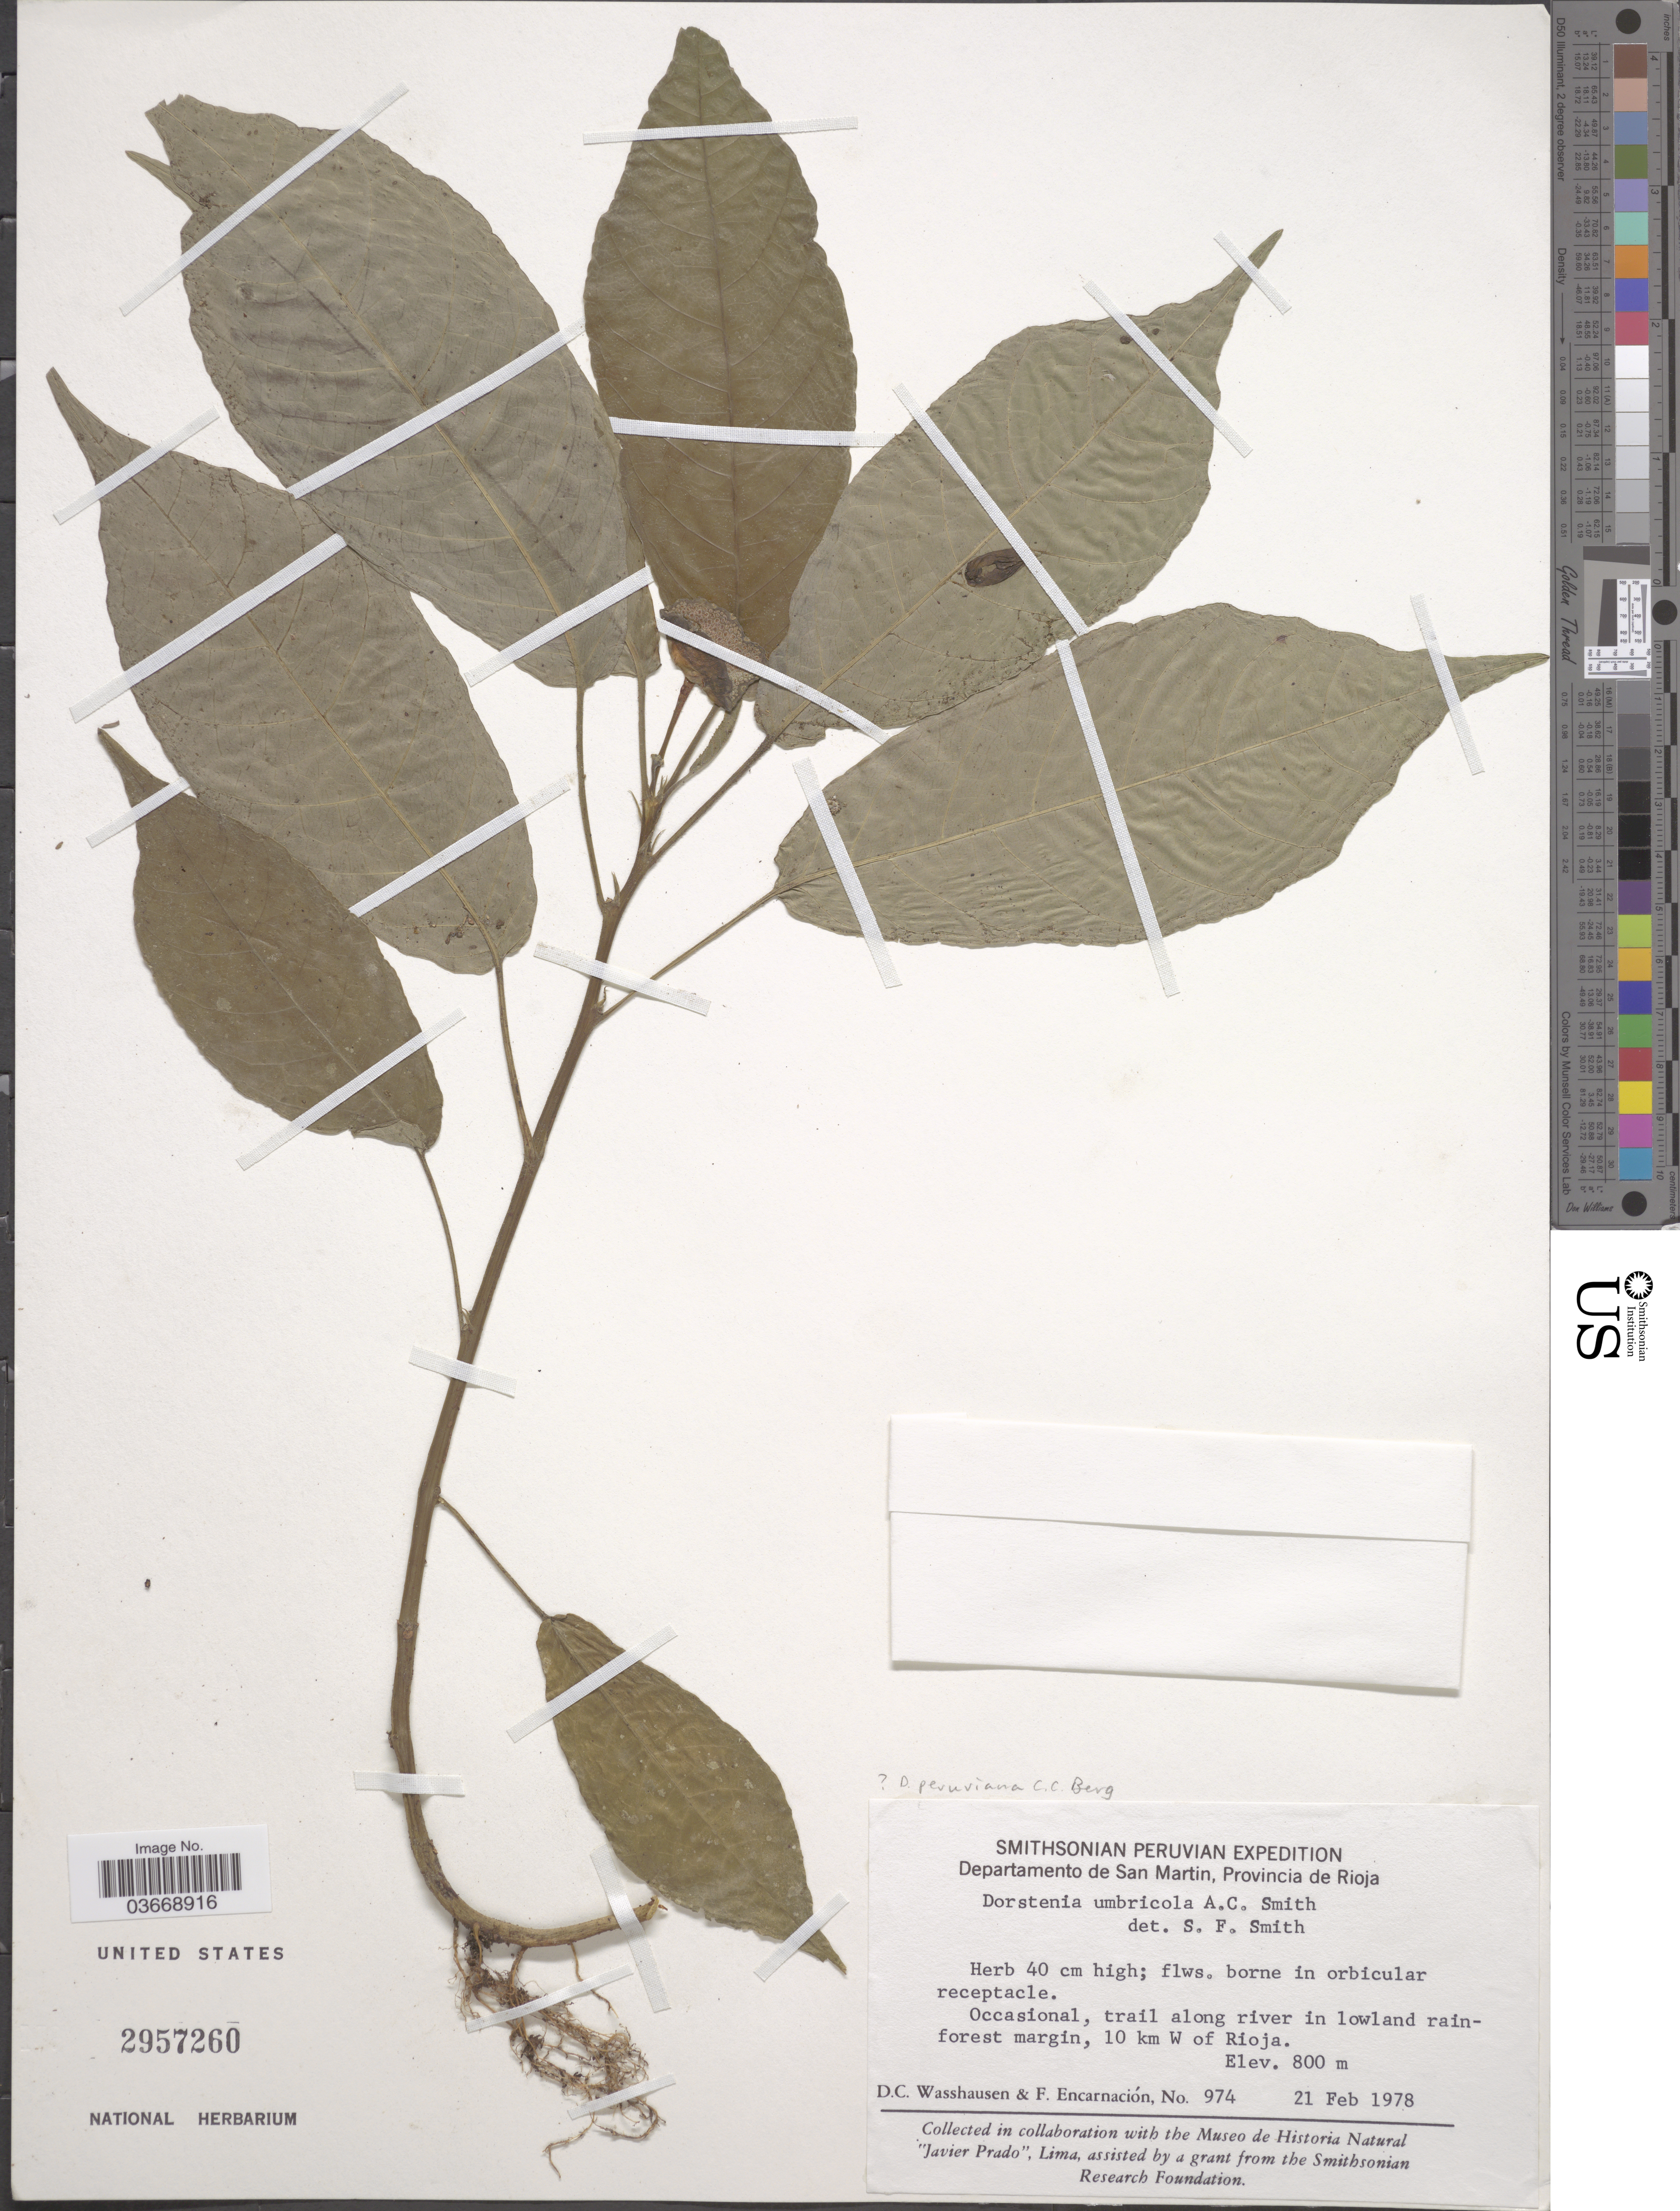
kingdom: Plantae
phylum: Tracheophyta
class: Magnoliopsida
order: Rosales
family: Moraceae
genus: Dorstenia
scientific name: Dorstenia umbricola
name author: A.C. Sm.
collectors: D. C. Wasshausen & F. Encarnación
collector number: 974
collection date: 1978-02-21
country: Peru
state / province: San Martín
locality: Departamento de San Martin, Provincia de Rioja. Occasional, trail along river in lowland rainforest margin, 10 km W of Rioja.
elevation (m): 800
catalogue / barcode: US 2957260